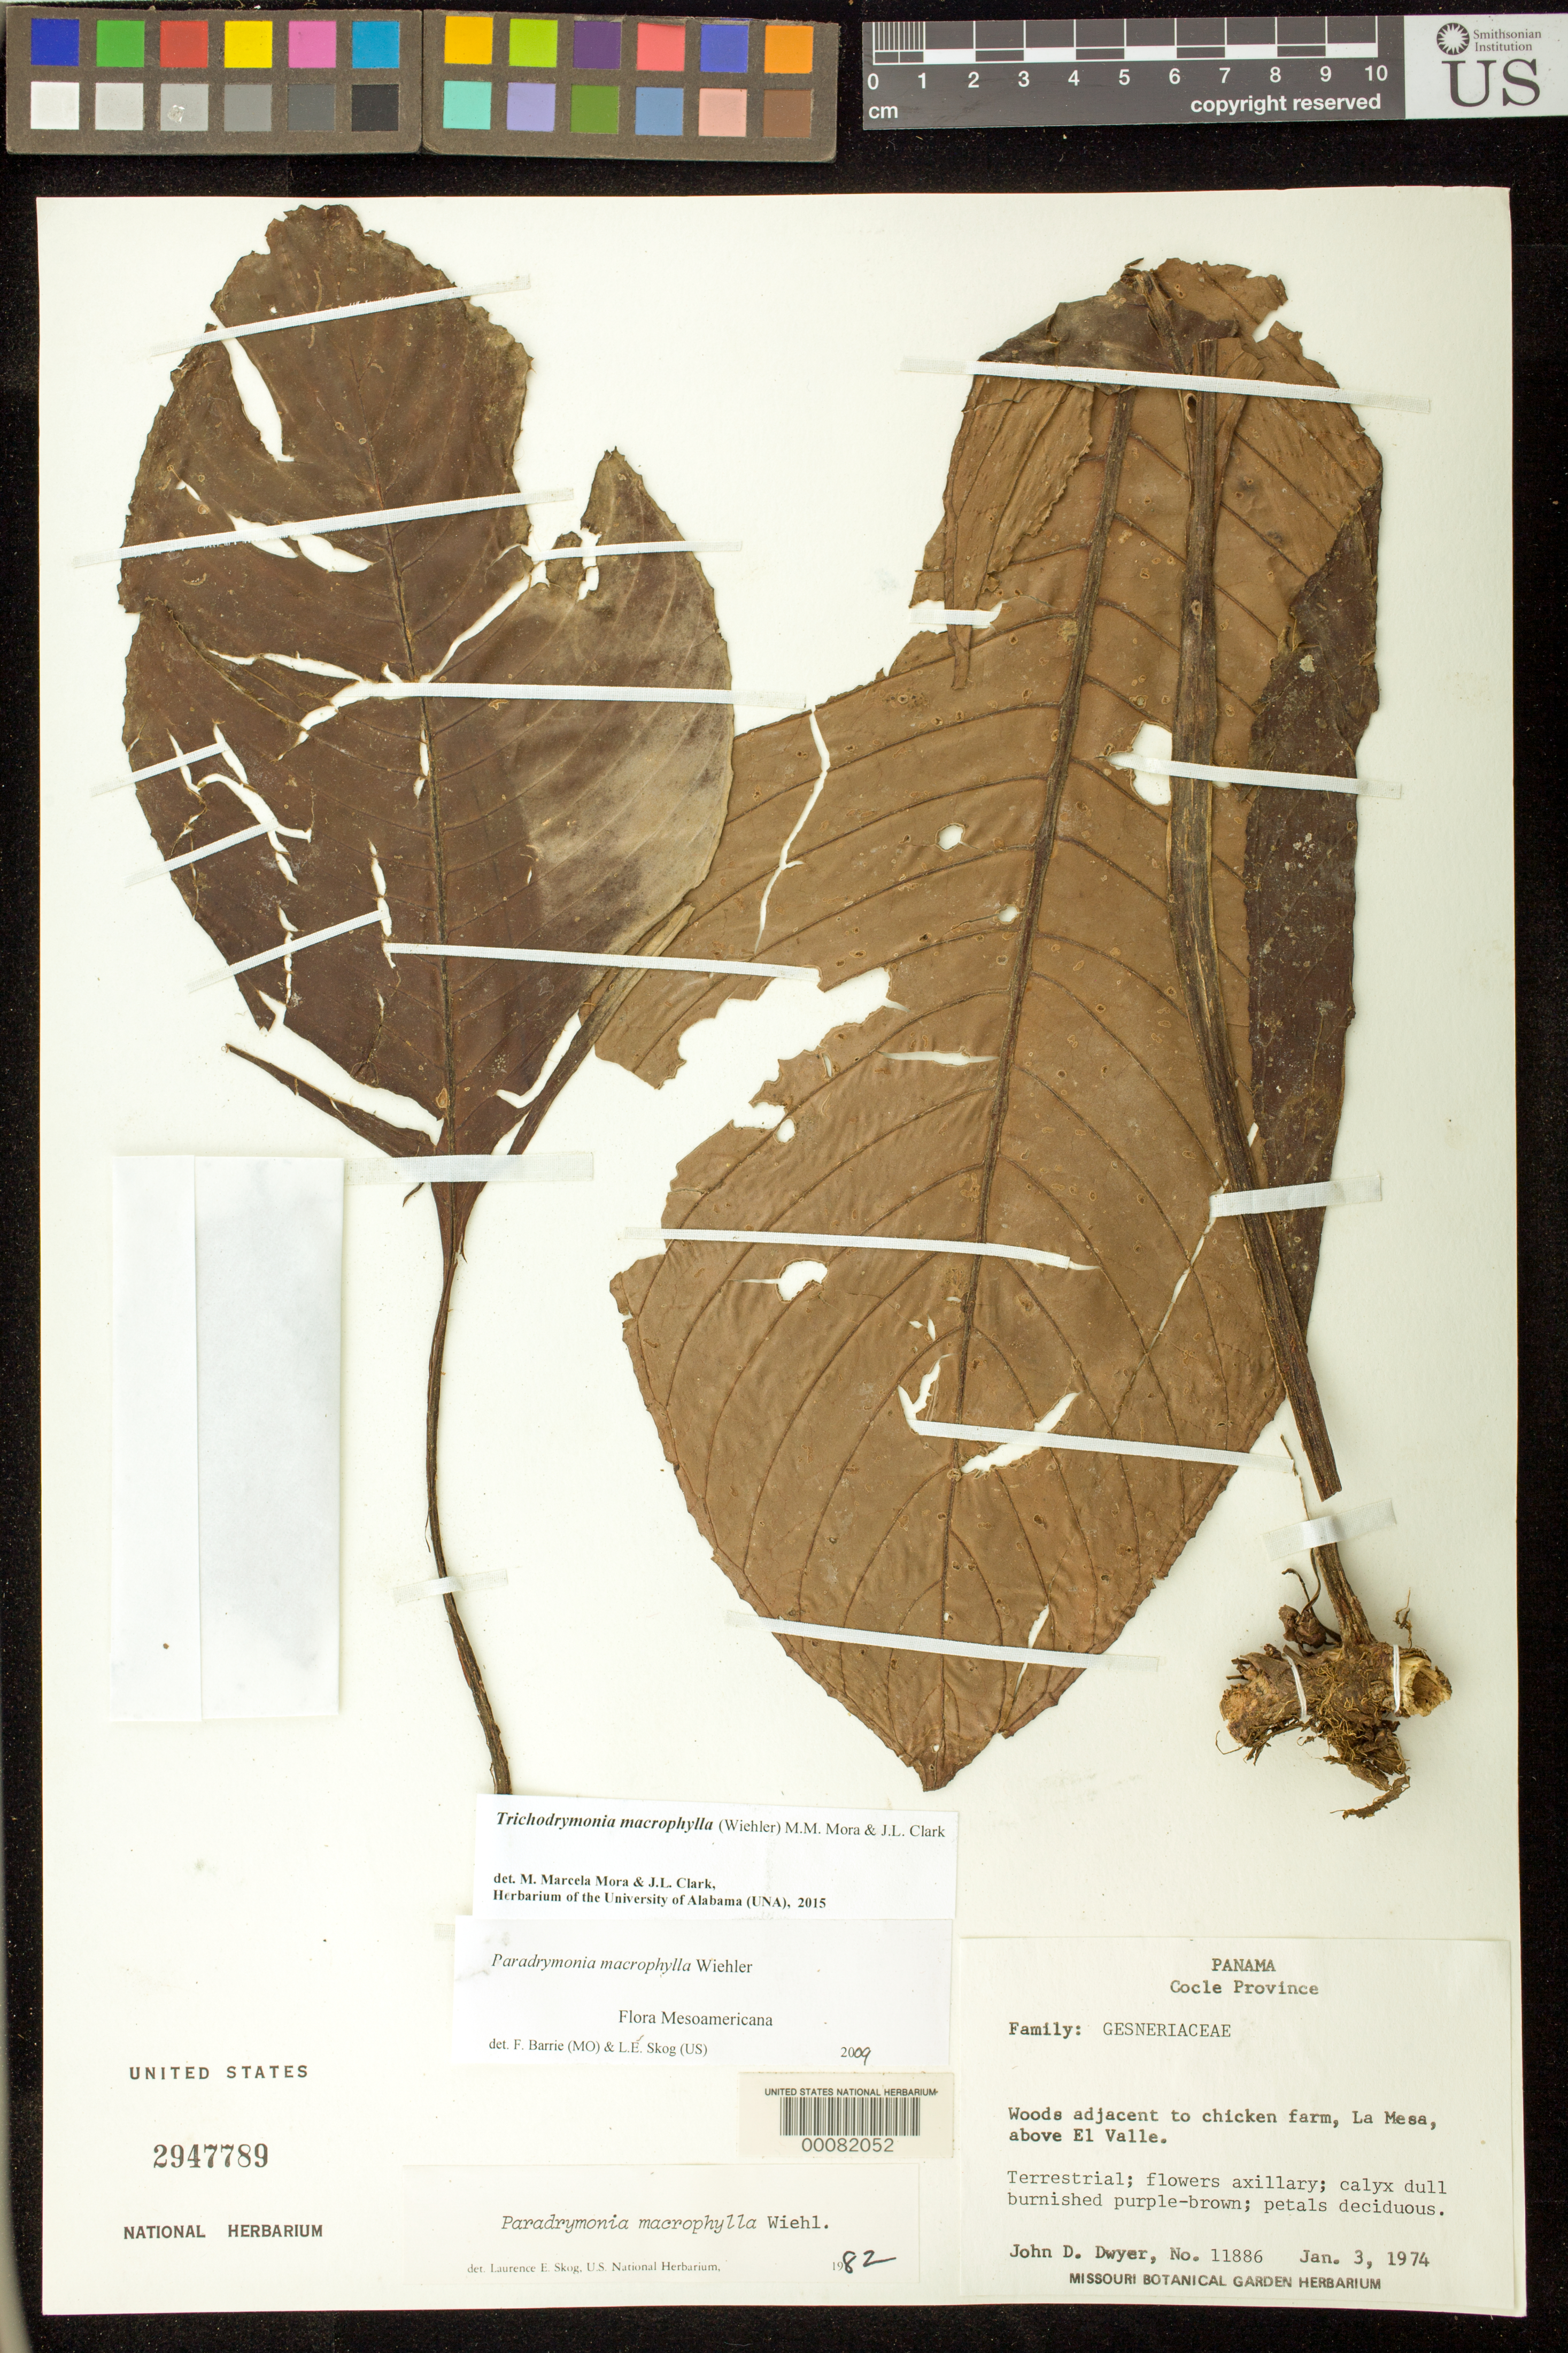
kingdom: Plantae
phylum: Tracheophyta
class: Magnoliopsida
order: Lamiales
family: Gesneriaceae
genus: Trichodrymonia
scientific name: Trichodrymonia macrophylla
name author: (Wiehler) M.M. Mora & J.L. Clark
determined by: Mora, M. M.; Clark, J. L.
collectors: J. D. Dwyer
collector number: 11886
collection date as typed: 03 Jan 1974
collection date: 1974-01-03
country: Panama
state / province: Coclé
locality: La Mesa, above El Valle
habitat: Woods adjacent to chicken farm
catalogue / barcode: US 2947789